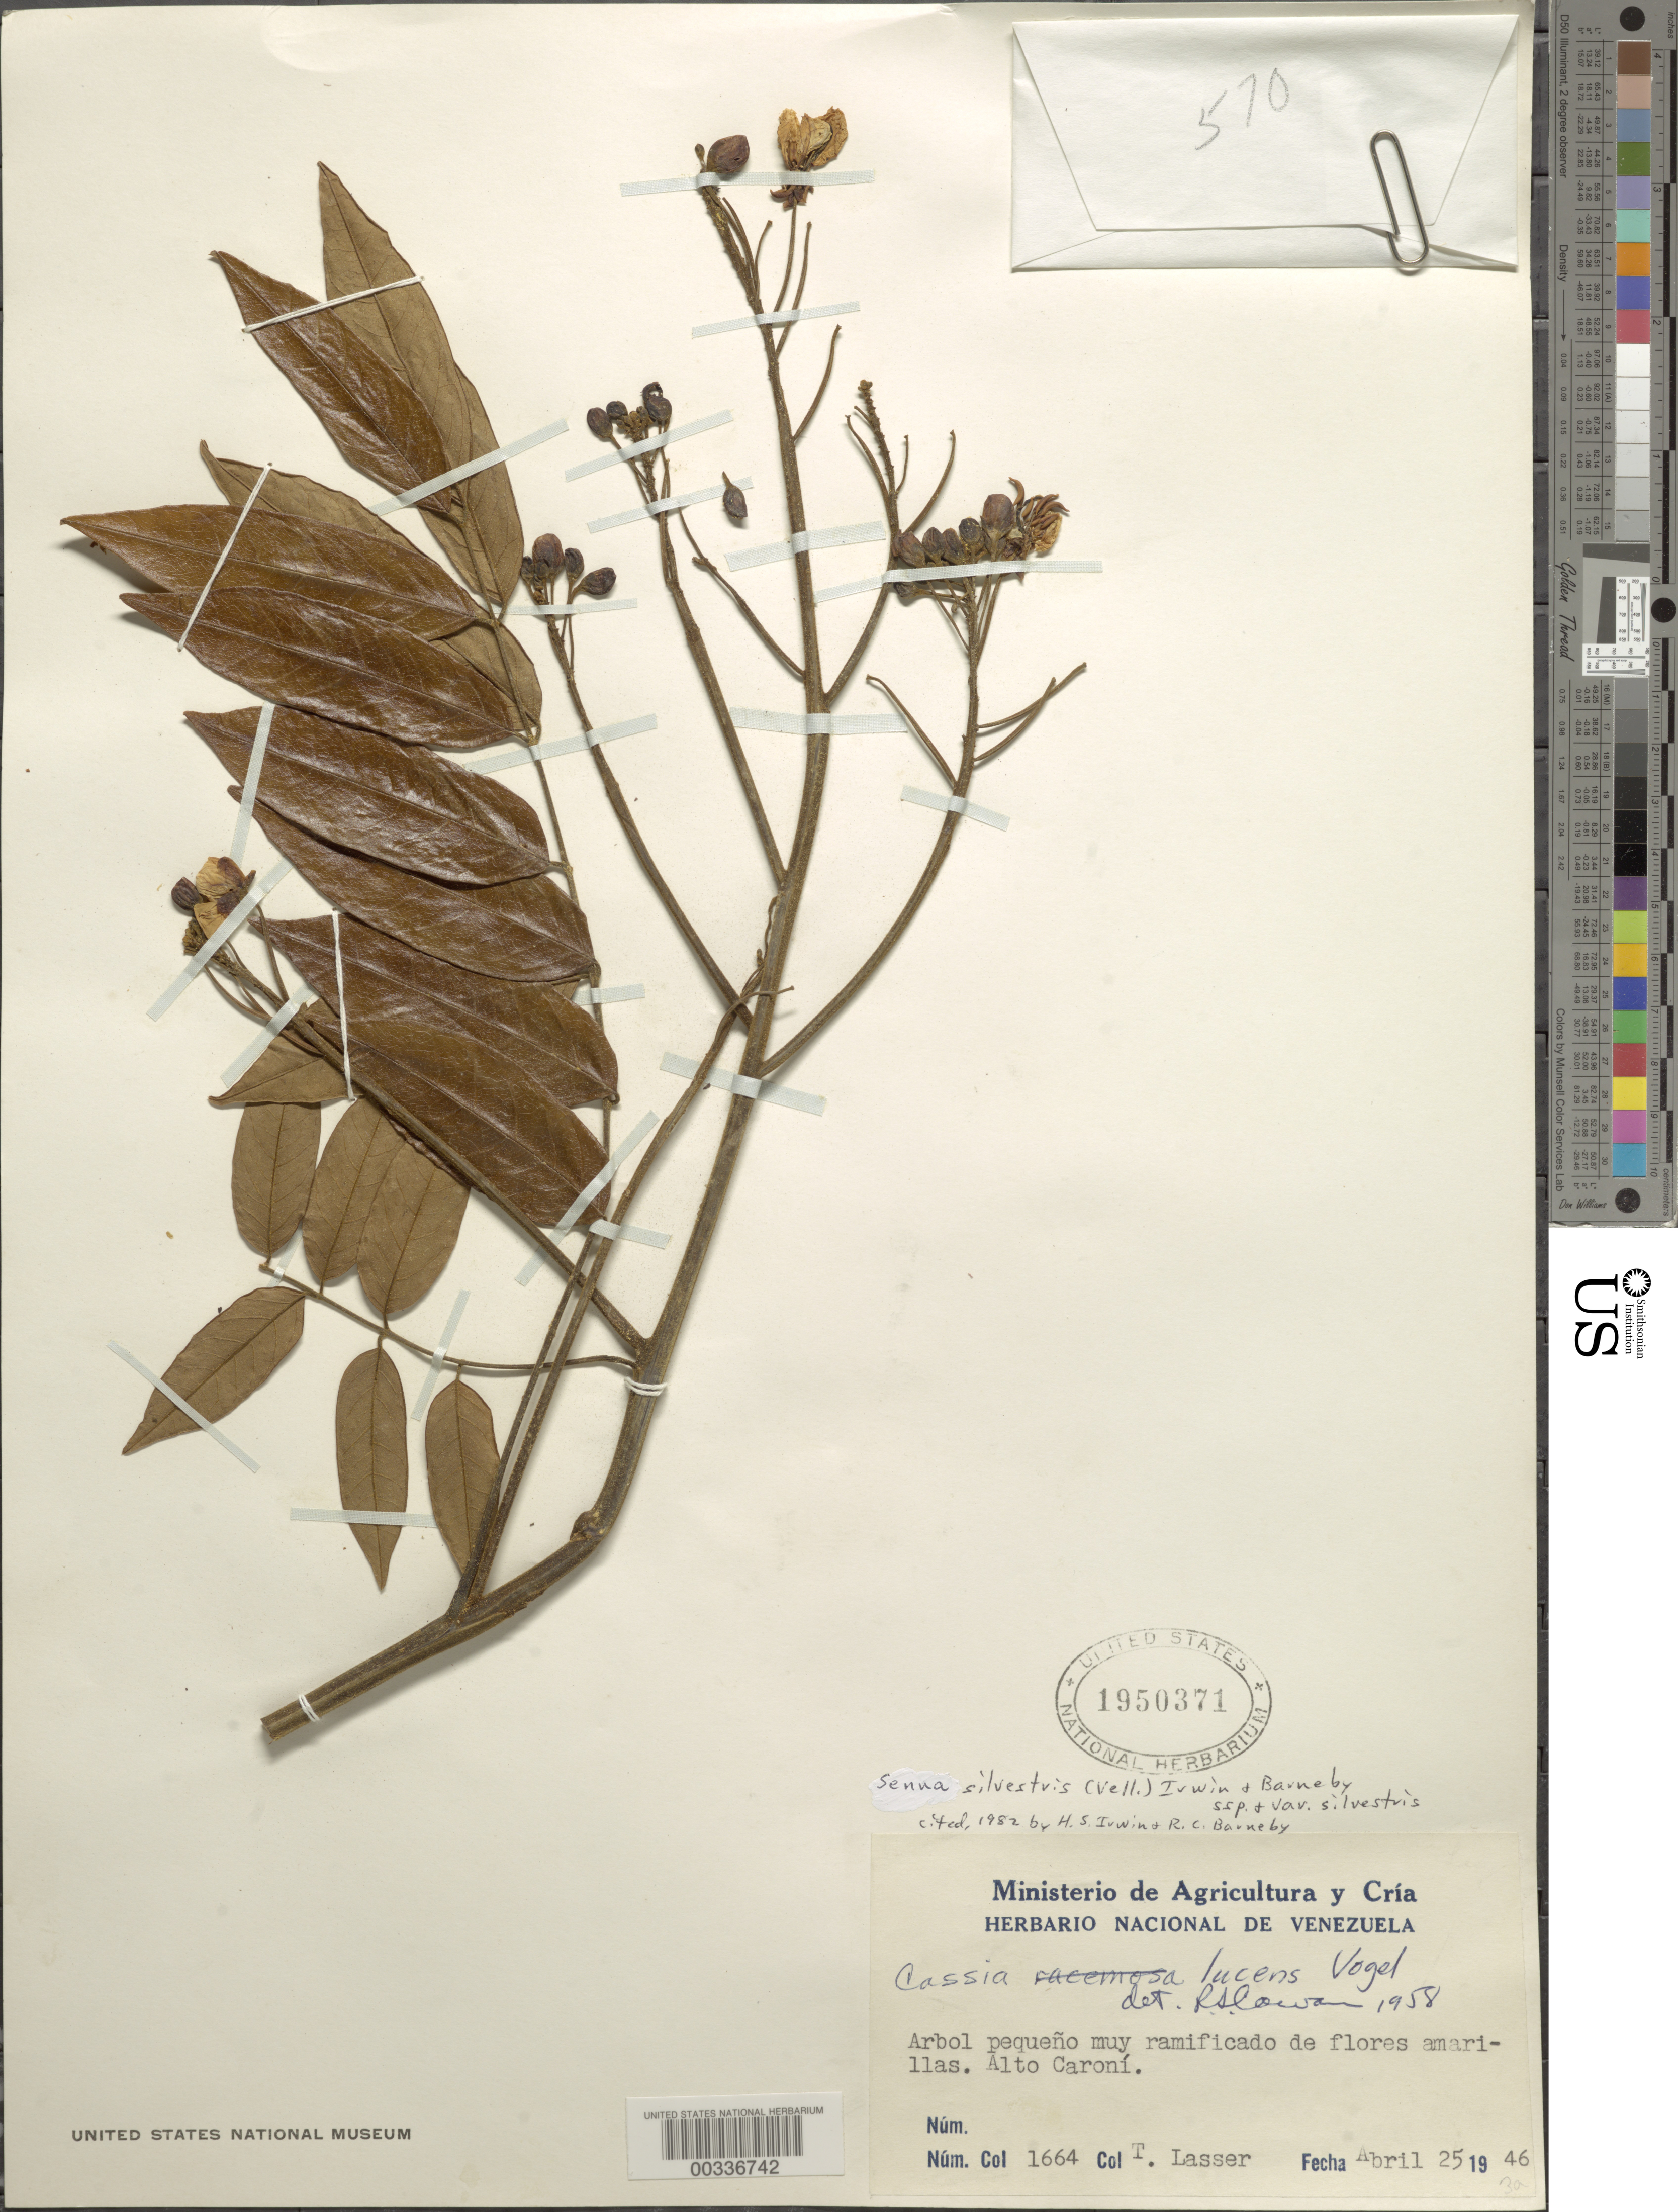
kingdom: Plantae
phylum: Tracheophyta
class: Magnoliopsida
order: Fabales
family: Fabaceae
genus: Senna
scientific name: Senna silvestris var. silvestris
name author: (Vell.) H.S. Irwin & Barneby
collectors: T. Lasser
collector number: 1664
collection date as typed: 25 Apr 1946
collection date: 1946-04-25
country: Venezuela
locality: Alto caroni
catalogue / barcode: US 1950371